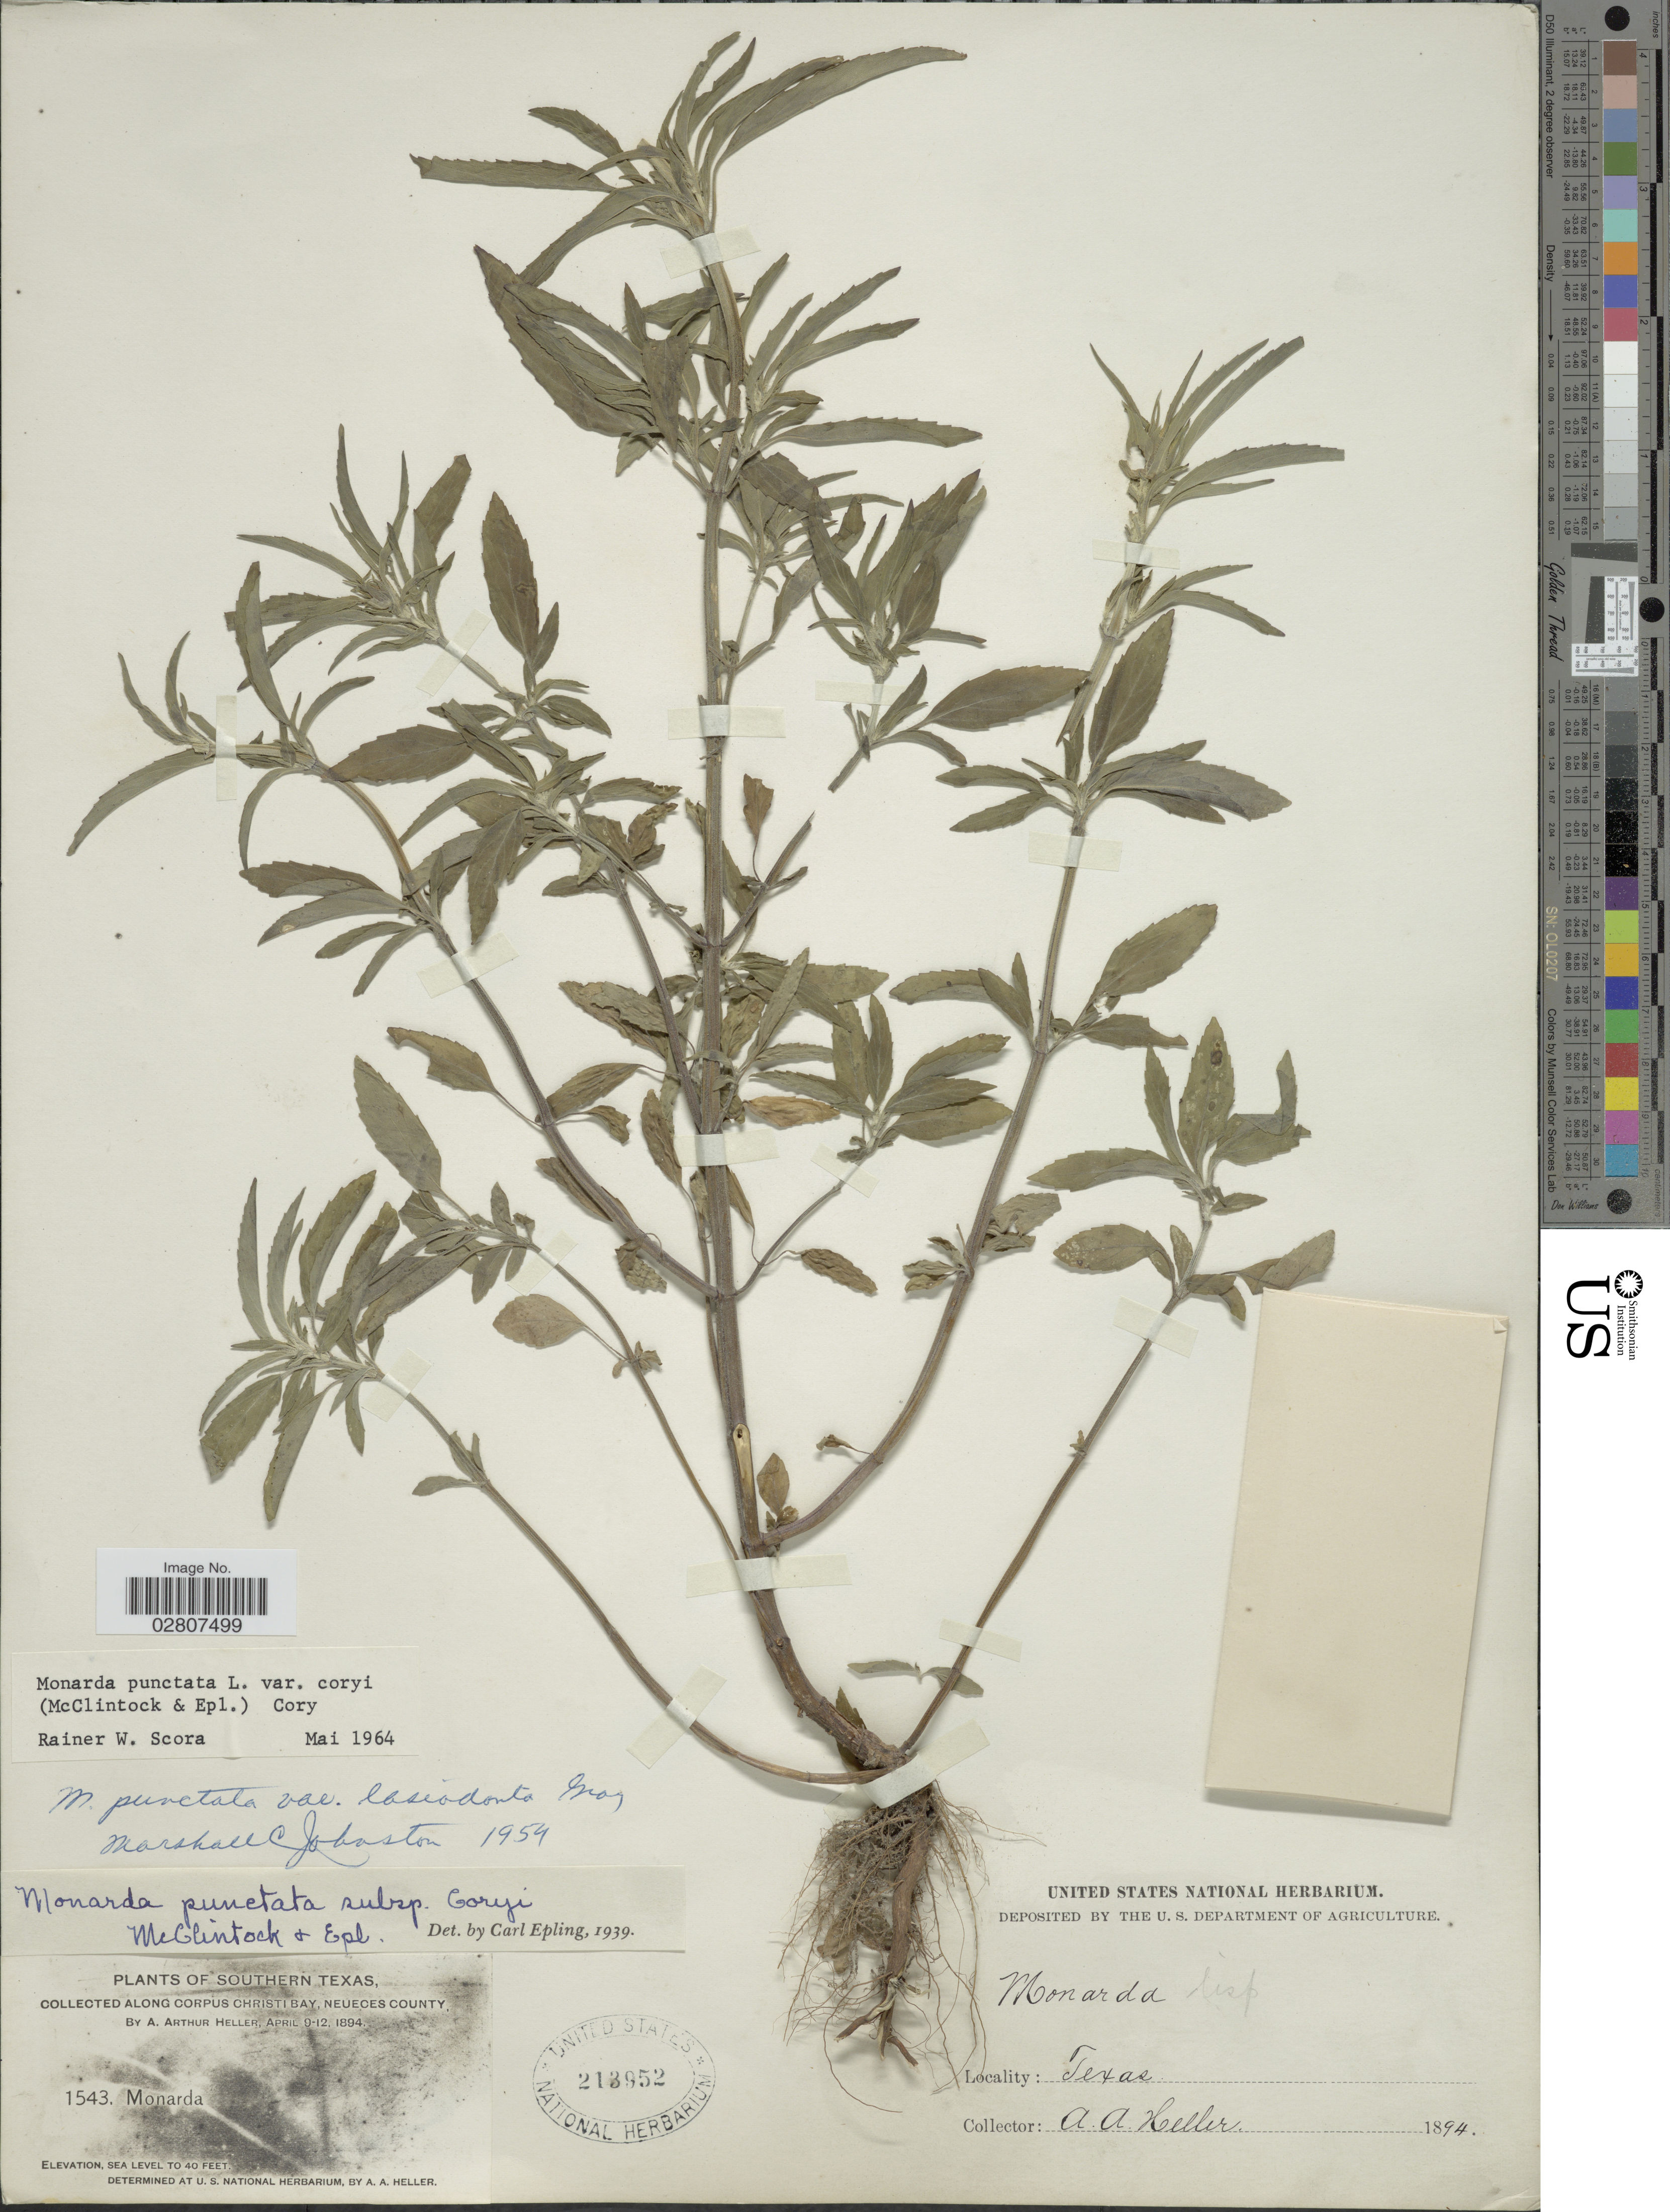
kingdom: Plantae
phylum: Tracheophyta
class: Magnoliopsida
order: Lamiales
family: Lamiaceae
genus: Monarda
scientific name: Monarda punctata var. coryi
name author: (E. M. McClint. & Epling) Shinners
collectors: A. A. Heller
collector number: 1543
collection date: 1894-04-09/1894-04-12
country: United States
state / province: Texas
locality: Southern Texas. Along Corpus Christi Bay, Neueces County.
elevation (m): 12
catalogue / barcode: US 213952